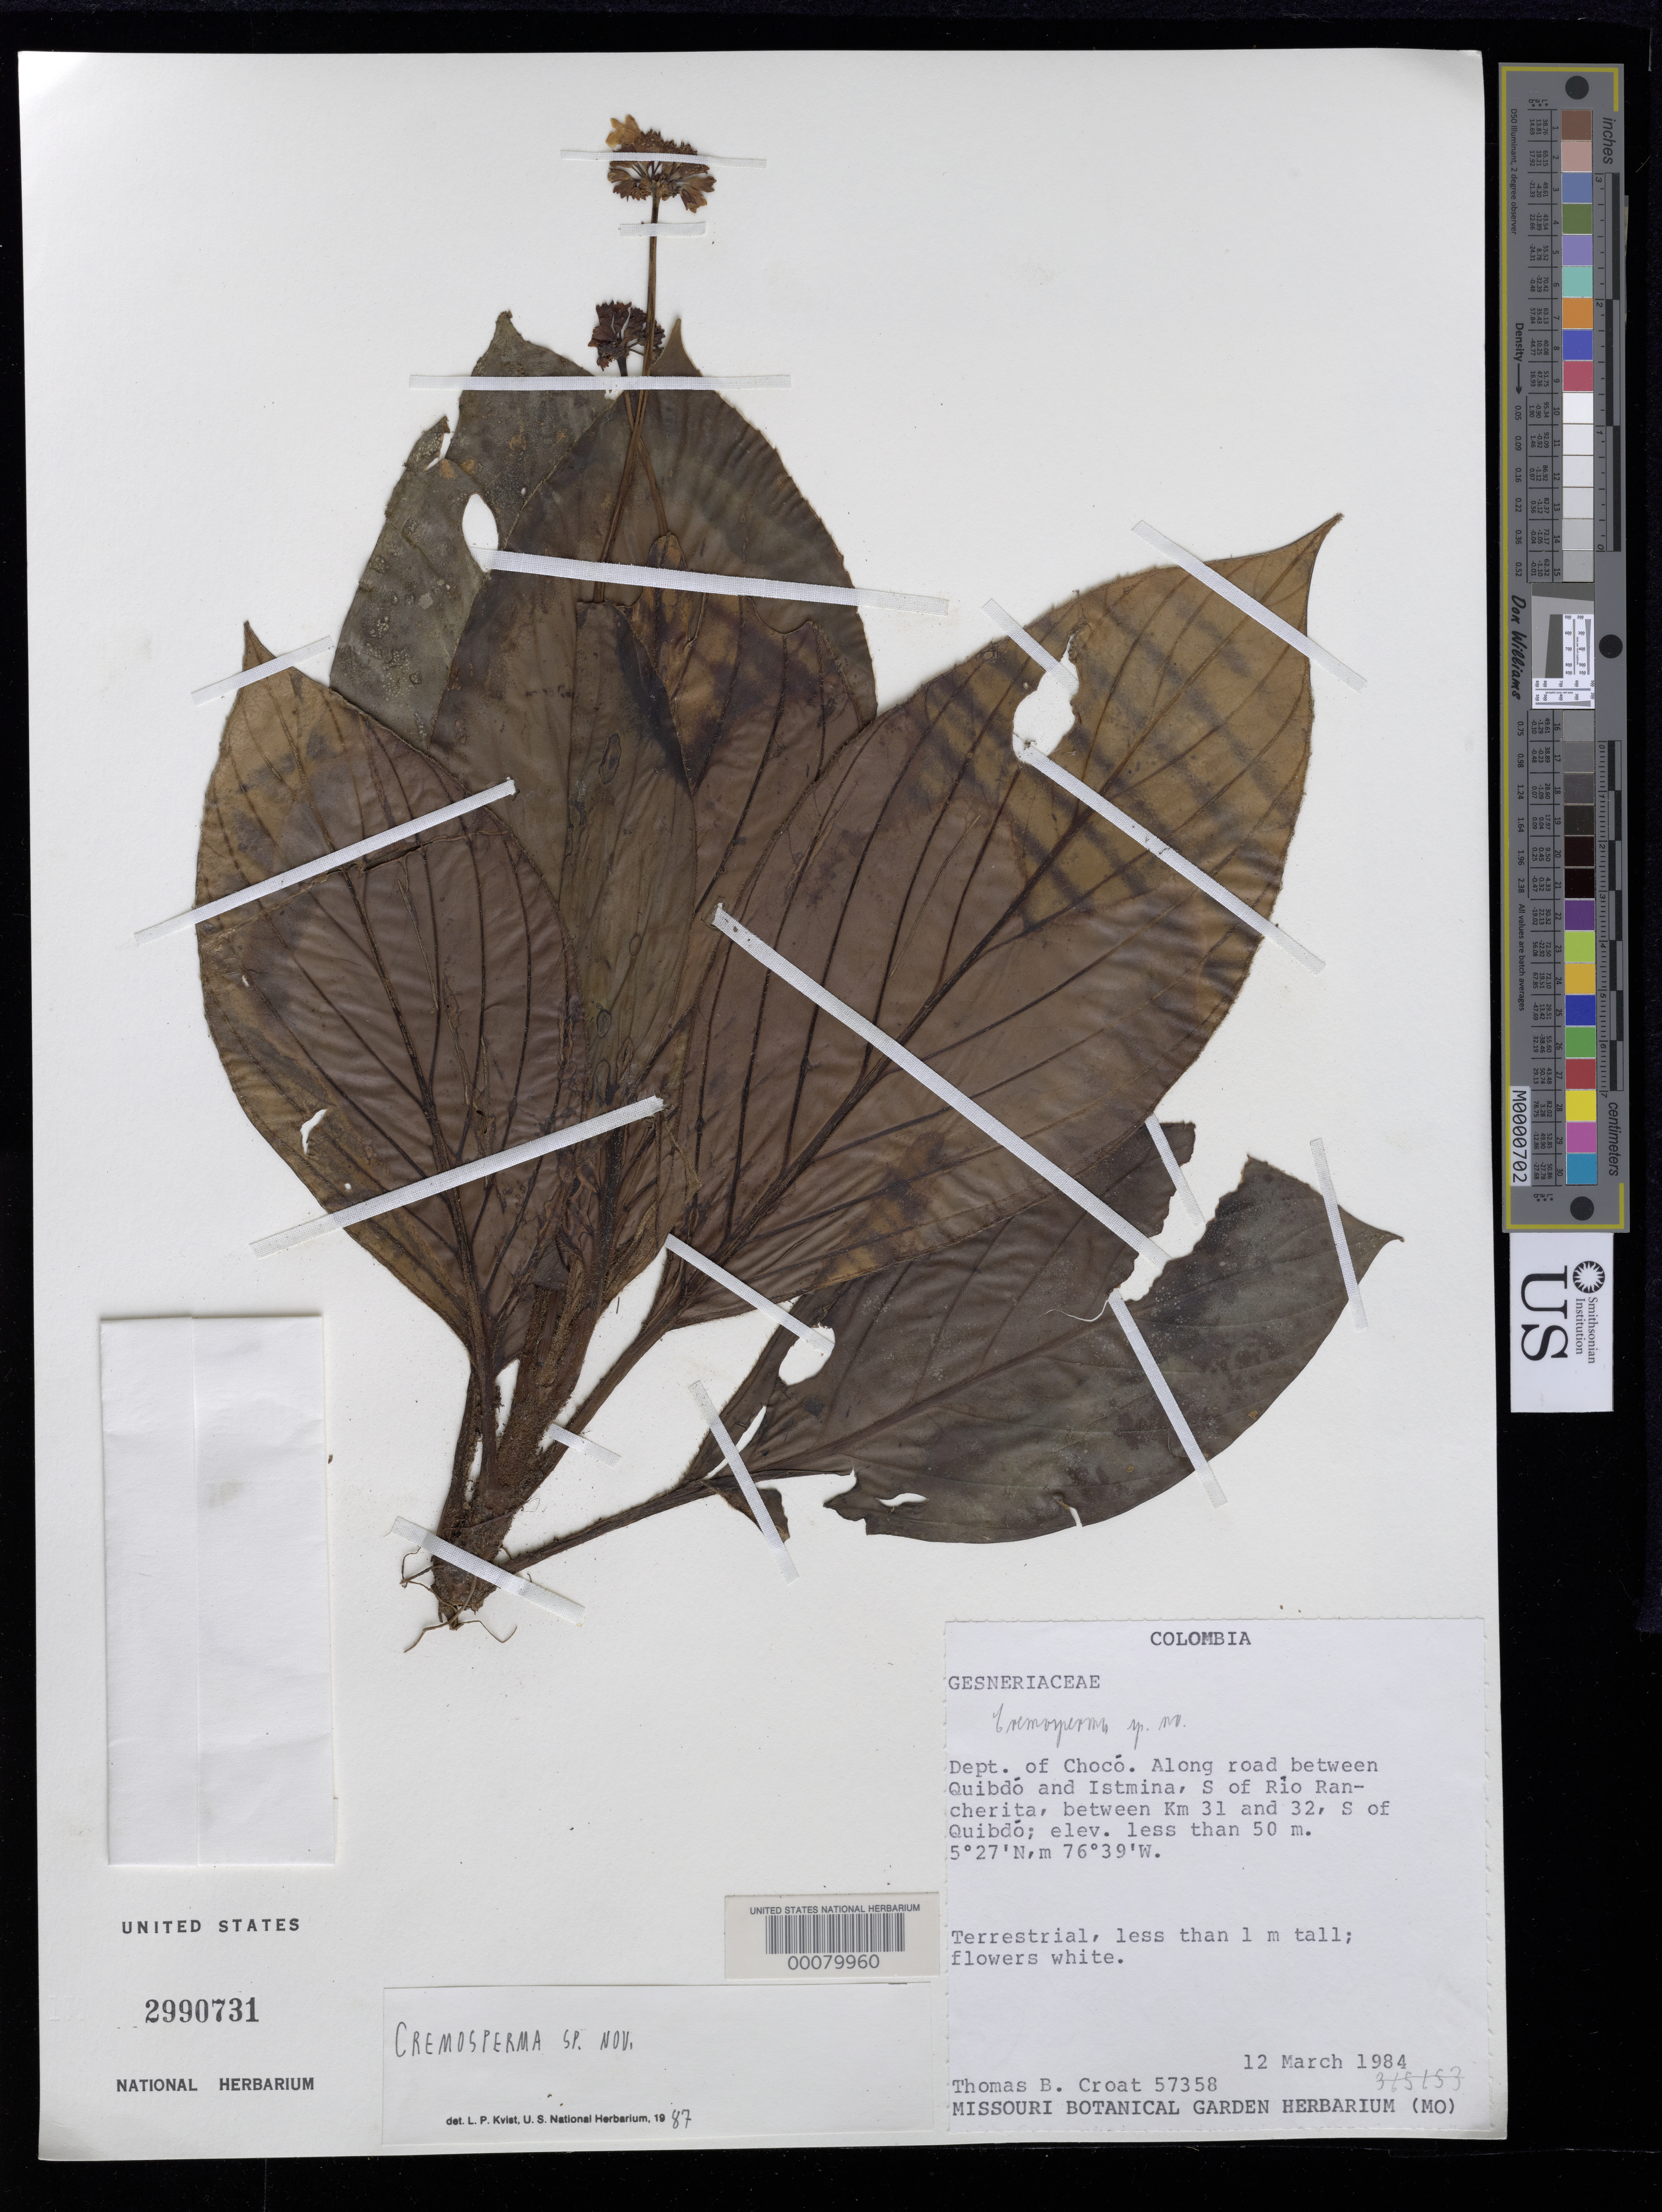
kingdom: Plantae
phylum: Tracheophyta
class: Magnoliopsida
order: Lamiales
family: Gesneriaceae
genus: Cremosperma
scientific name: Cremosperma sp.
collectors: T. B. Croat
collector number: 57358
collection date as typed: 12 Mar 1984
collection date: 1984-03-12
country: Colombia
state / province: Chocó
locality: Along road between Quibdo and Istmina, S of Rio Rancherita, between km 31 and 32, S of Quibdo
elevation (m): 50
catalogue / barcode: US 2990731